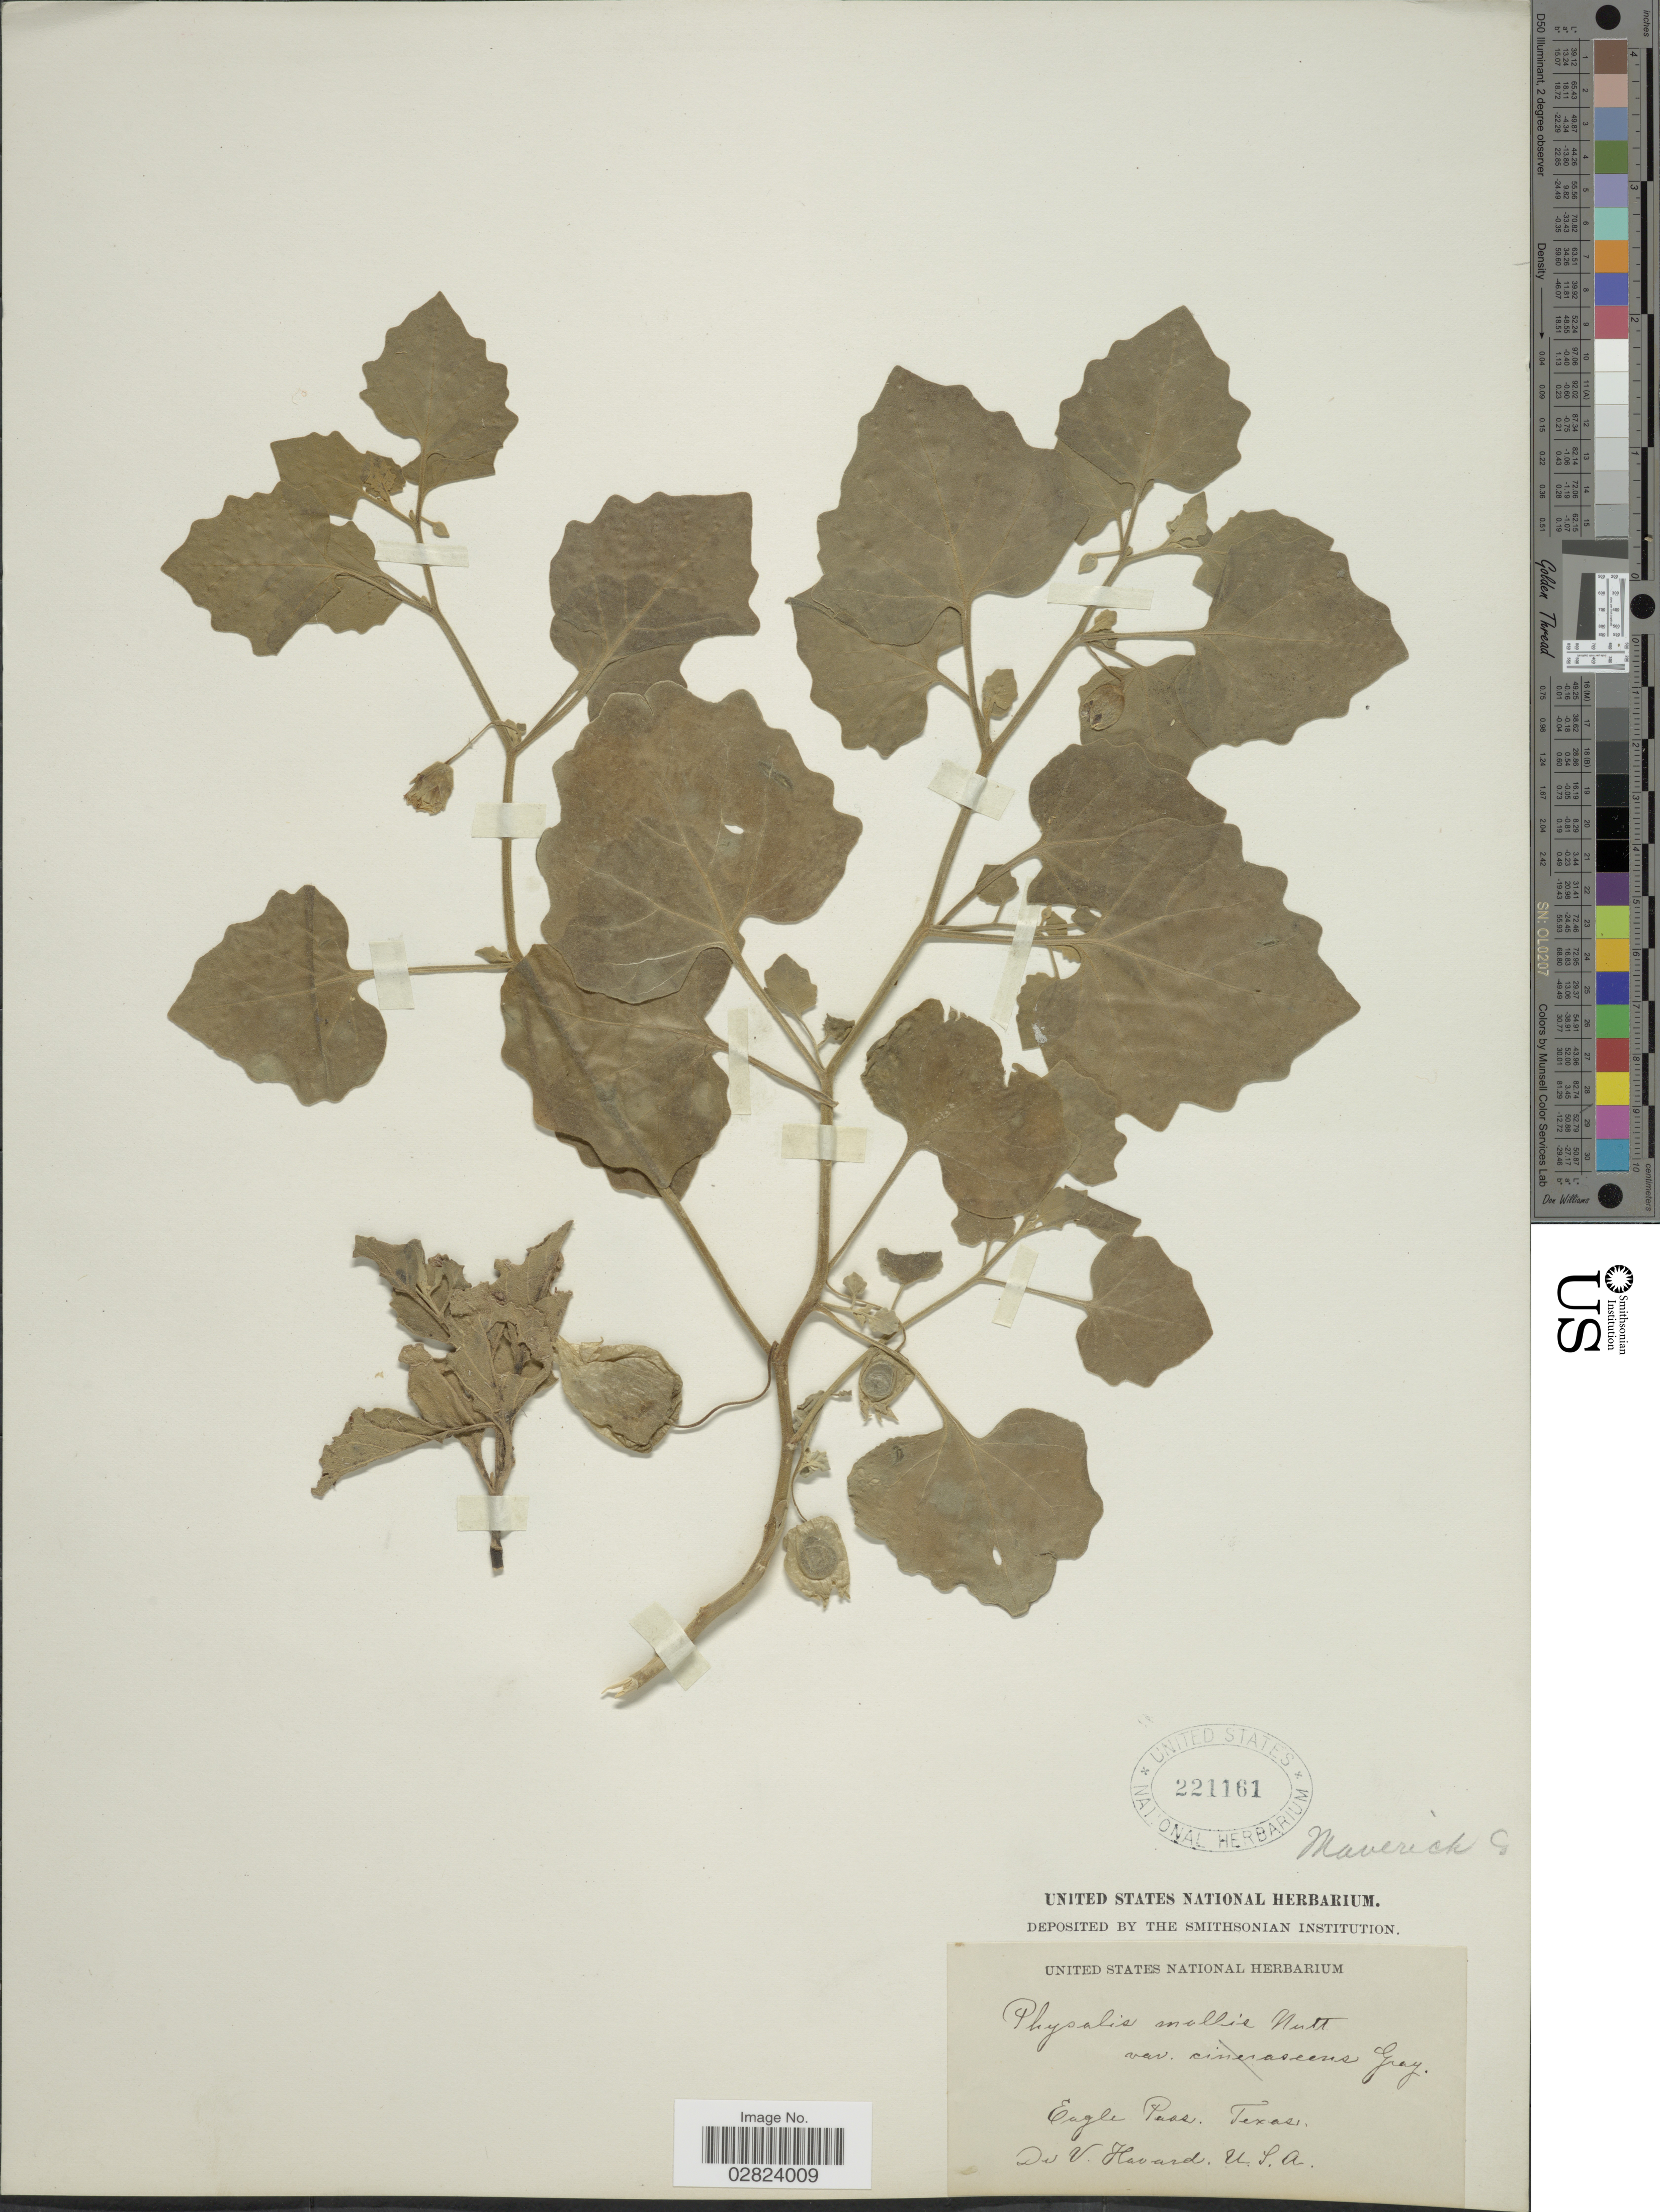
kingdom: Plantae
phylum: Tracheophyta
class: Magnoliopsida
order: Solanales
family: Solanaceae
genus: Physalis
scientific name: Physalis mollis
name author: Nutt.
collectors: V. Havard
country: United States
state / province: Texas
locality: Eagle Pass, Maverick Co.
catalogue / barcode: US 221161